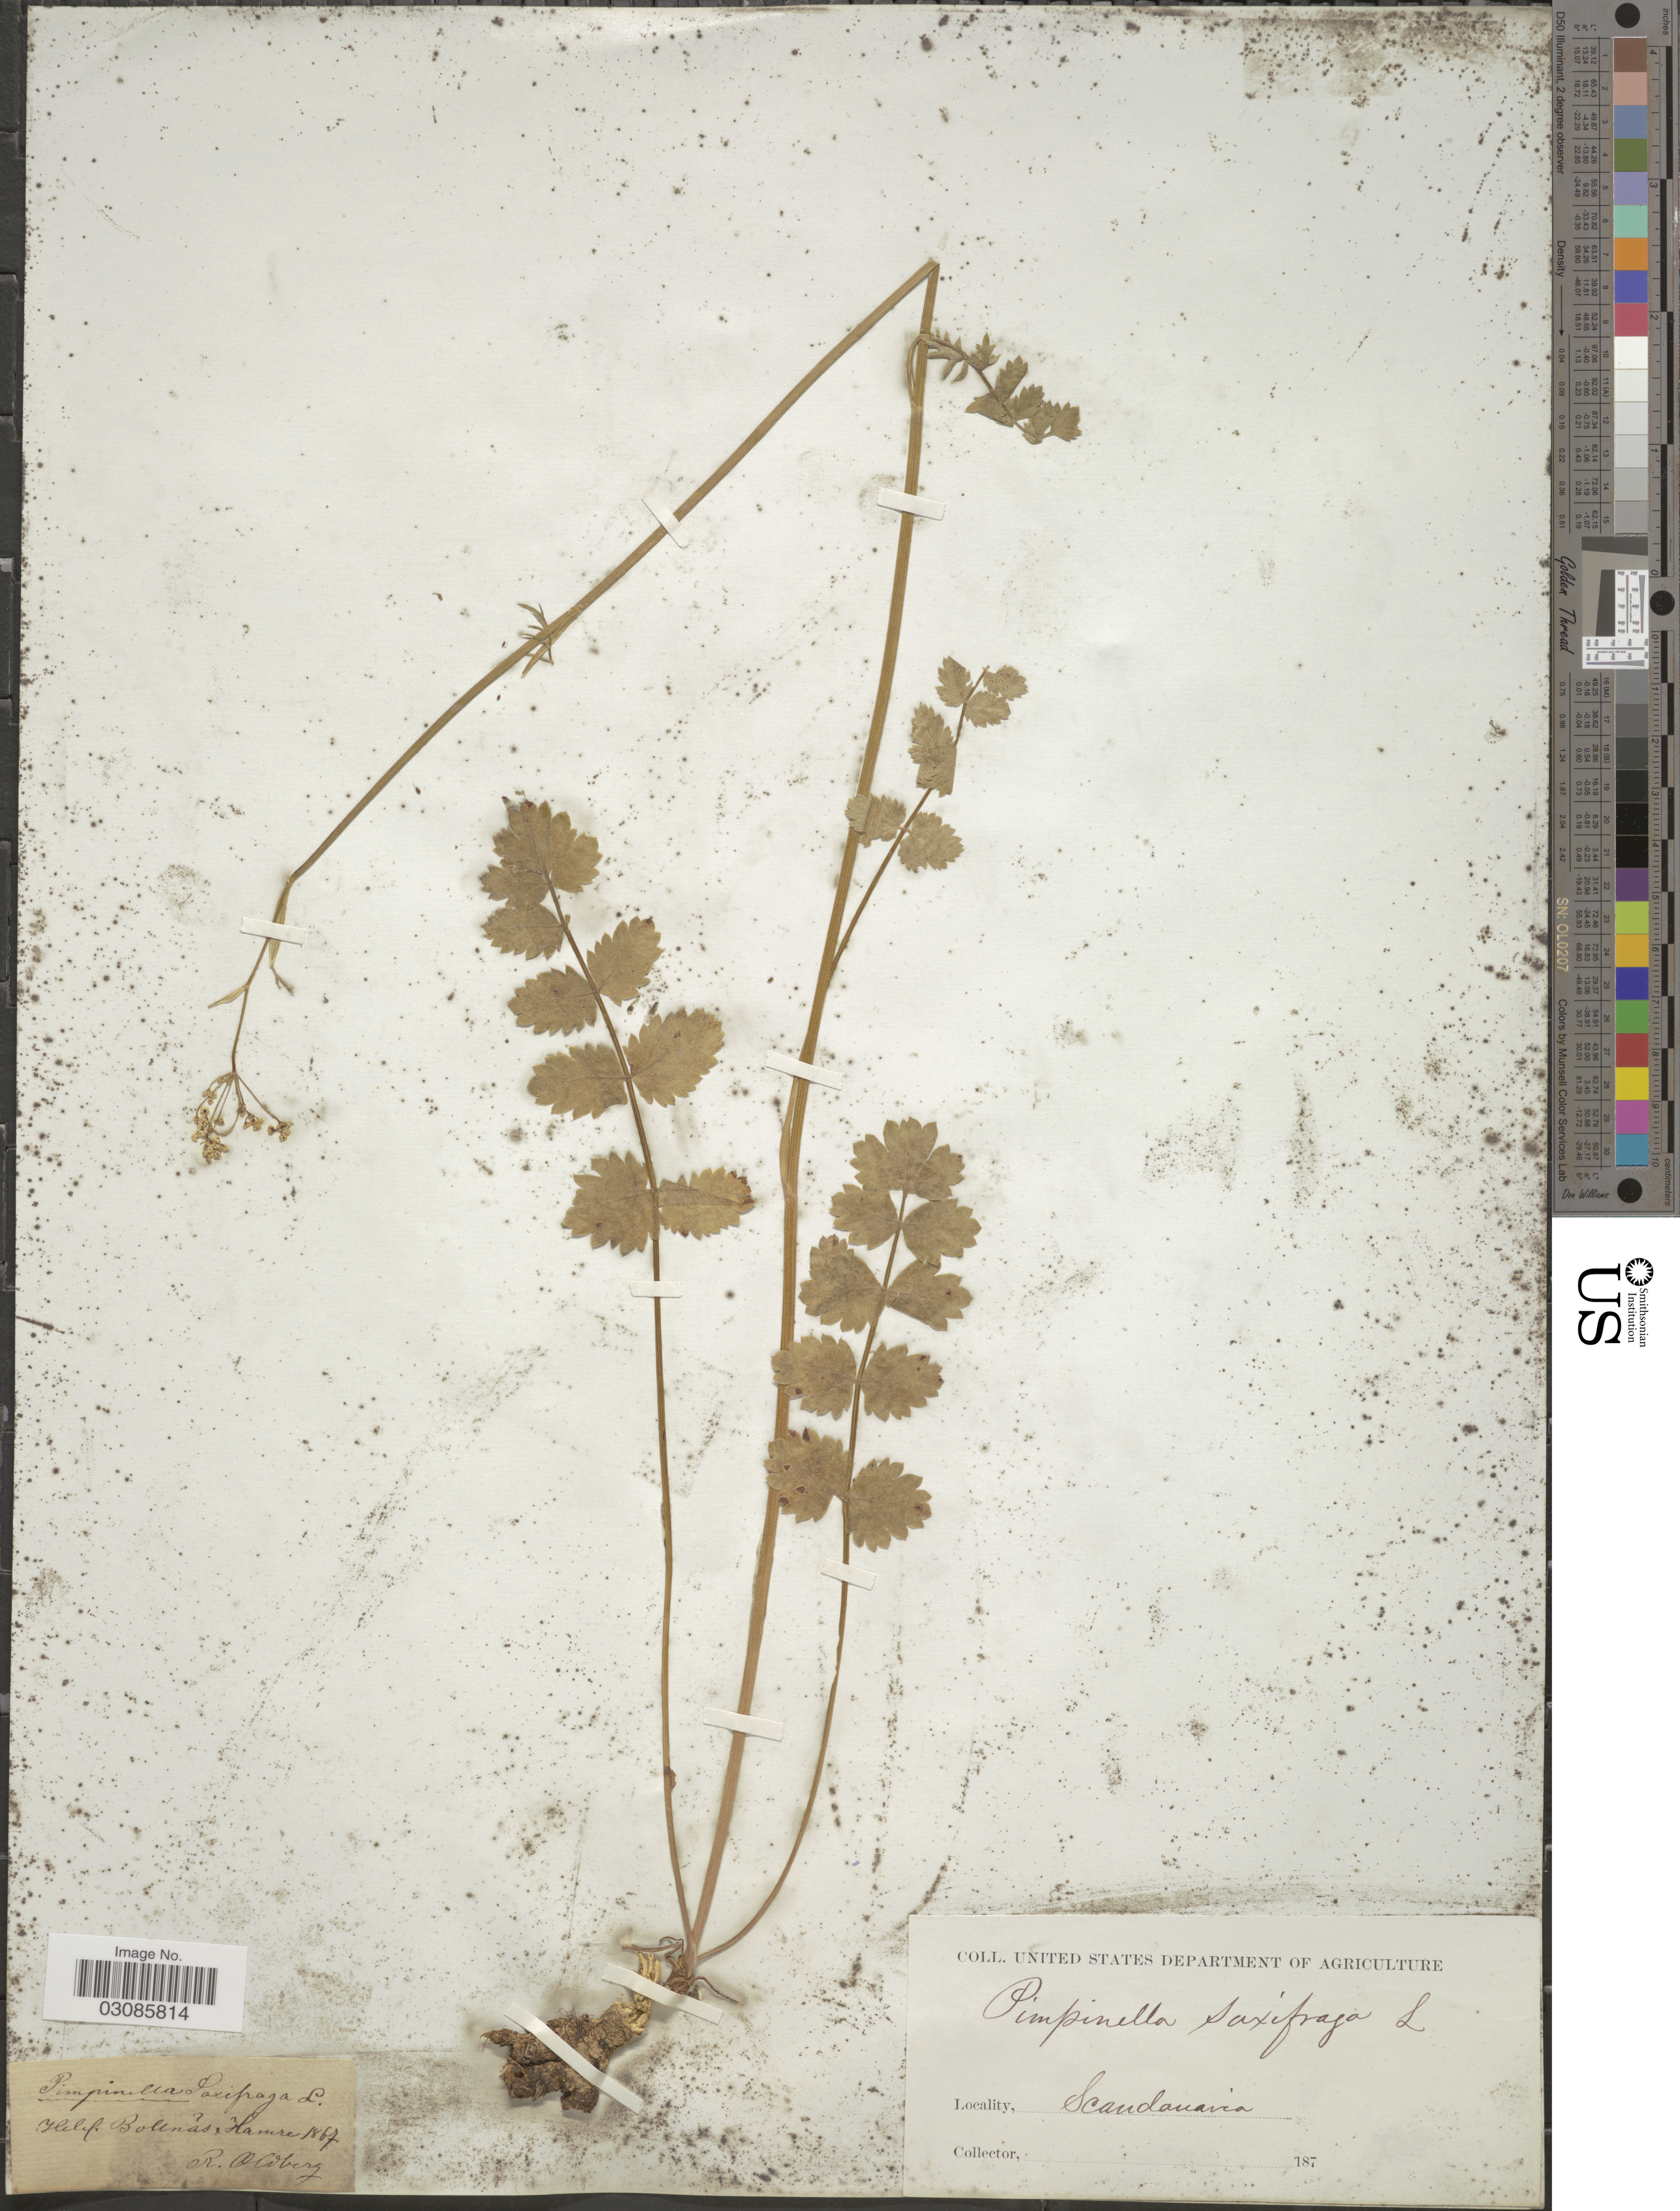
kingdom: Plantae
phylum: Tracheophyta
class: Magnoliopsida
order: Apiales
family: Apiaceae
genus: Pimpinella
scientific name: Pimpinella saxifraga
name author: L.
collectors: R. Cimberg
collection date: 1867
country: Norway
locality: Scandanavia. Helif. Bollnas. Hamre.